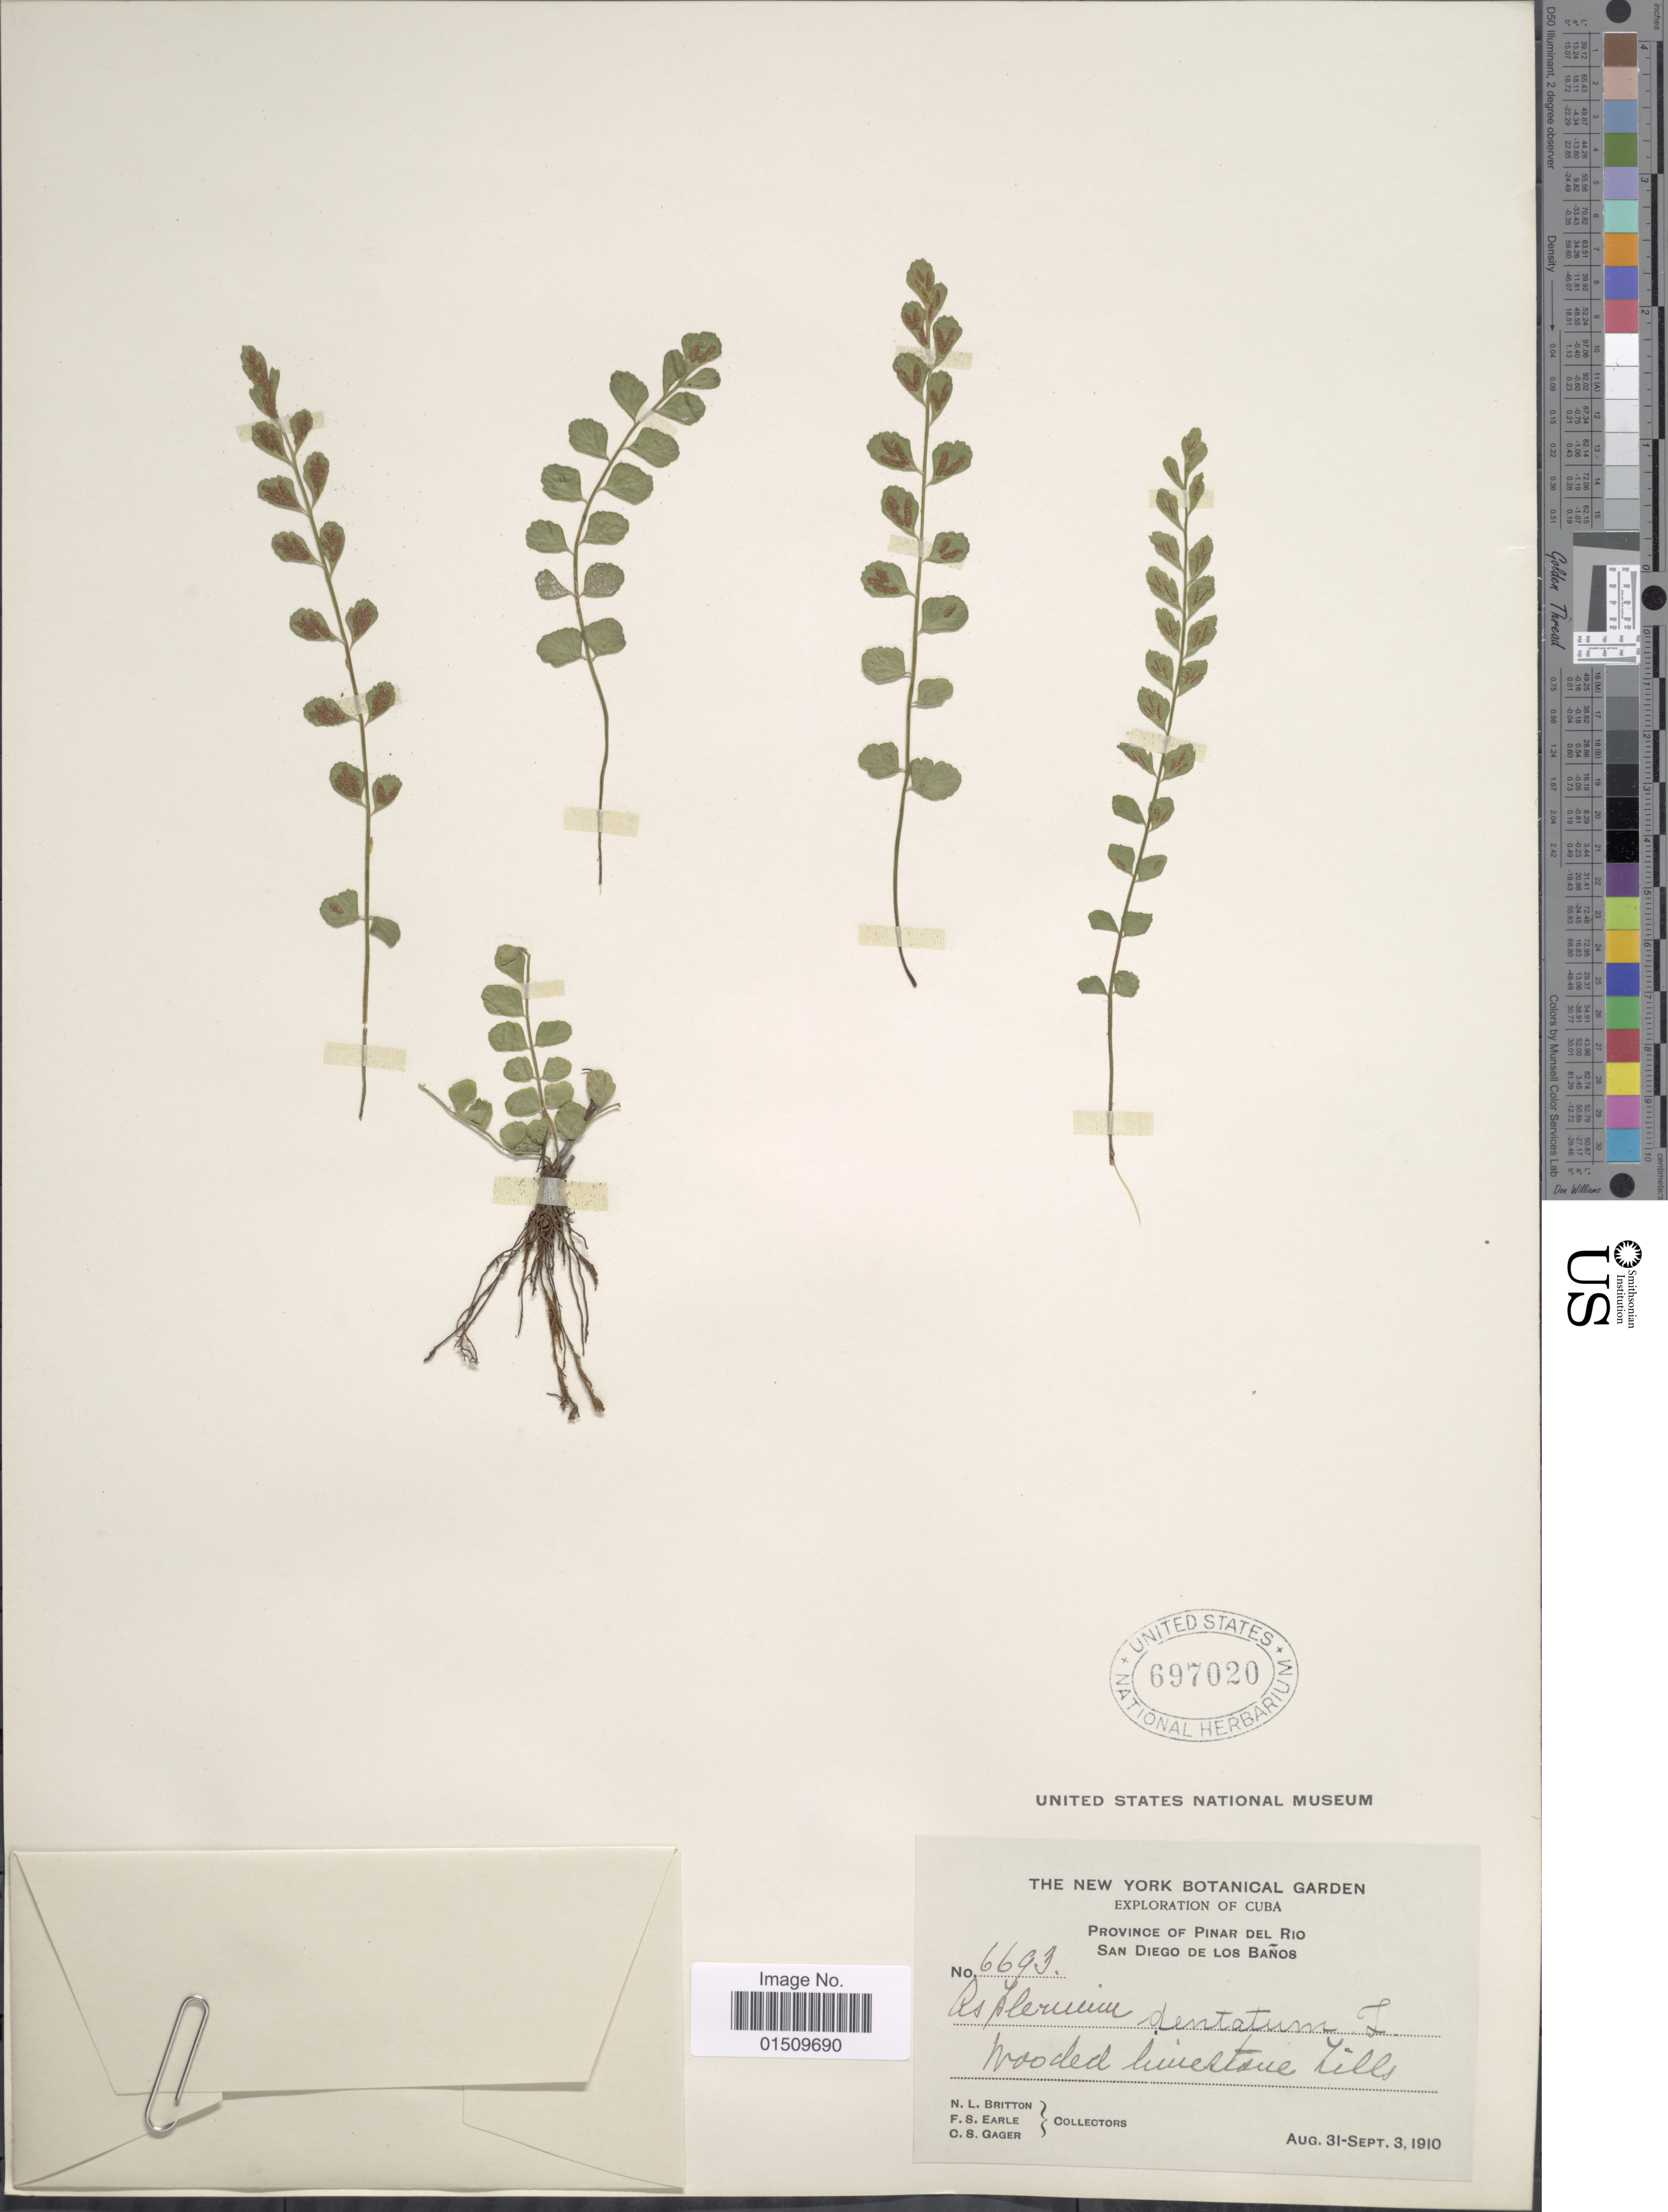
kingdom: Plantae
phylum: Tracheophyta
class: Polypodiopsida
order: Polypodiales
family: Aspleniaceae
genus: Asplenium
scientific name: Asplenium trichomanes-dentatum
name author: L.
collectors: N. Britton, F. S. Earle & C. Gager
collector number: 6693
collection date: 1910-08-31/1910-09-03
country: Cuba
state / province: Pinar del Río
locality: Cuba, San Diego de los Banos.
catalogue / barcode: US 697020